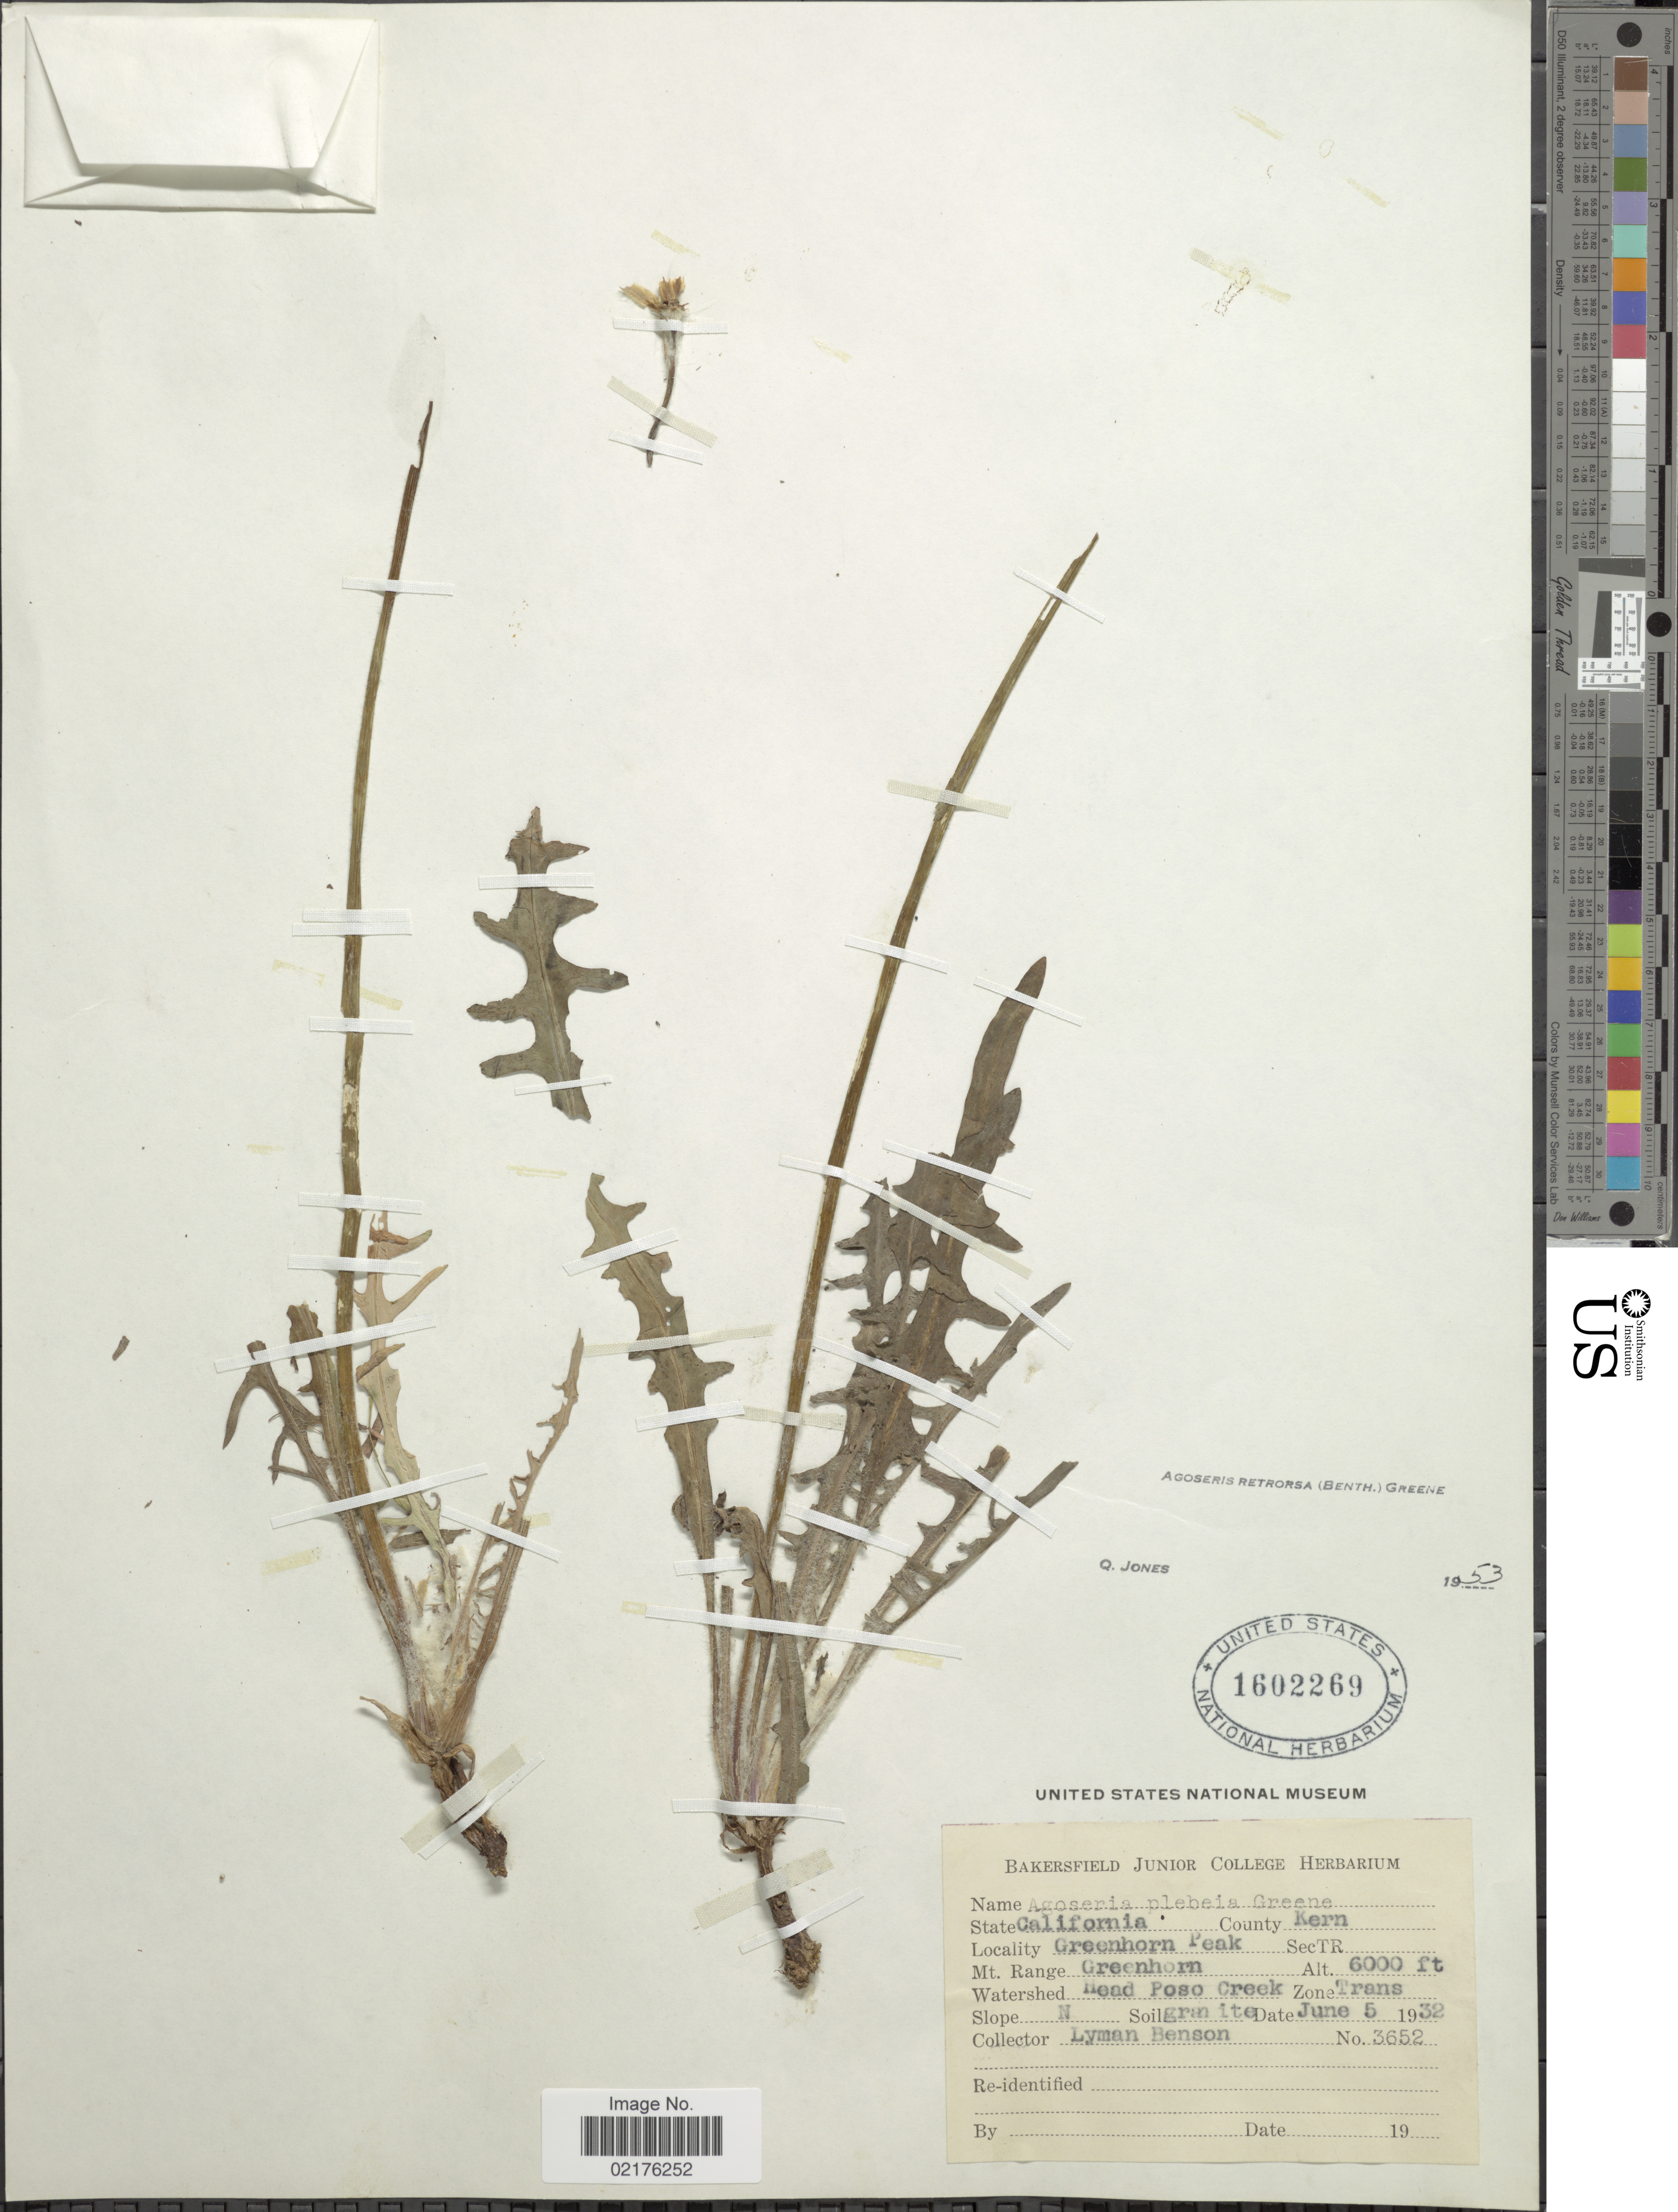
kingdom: Plantae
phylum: Tracheophyta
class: Magnoliopsida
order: Asterales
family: Asteraceae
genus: Agoseris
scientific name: Agoseris retrorsa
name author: (Benth.) Greene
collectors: L. D. Benson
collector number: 3652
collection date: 1932-06-05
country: United States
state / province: California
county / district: Kern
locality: State California, County Kern, Greenhorn Peak, Mt. Range Greenhorn, Watershed Head Poso Creek, Zone Trans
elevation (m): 1829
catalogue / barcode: US 1602269